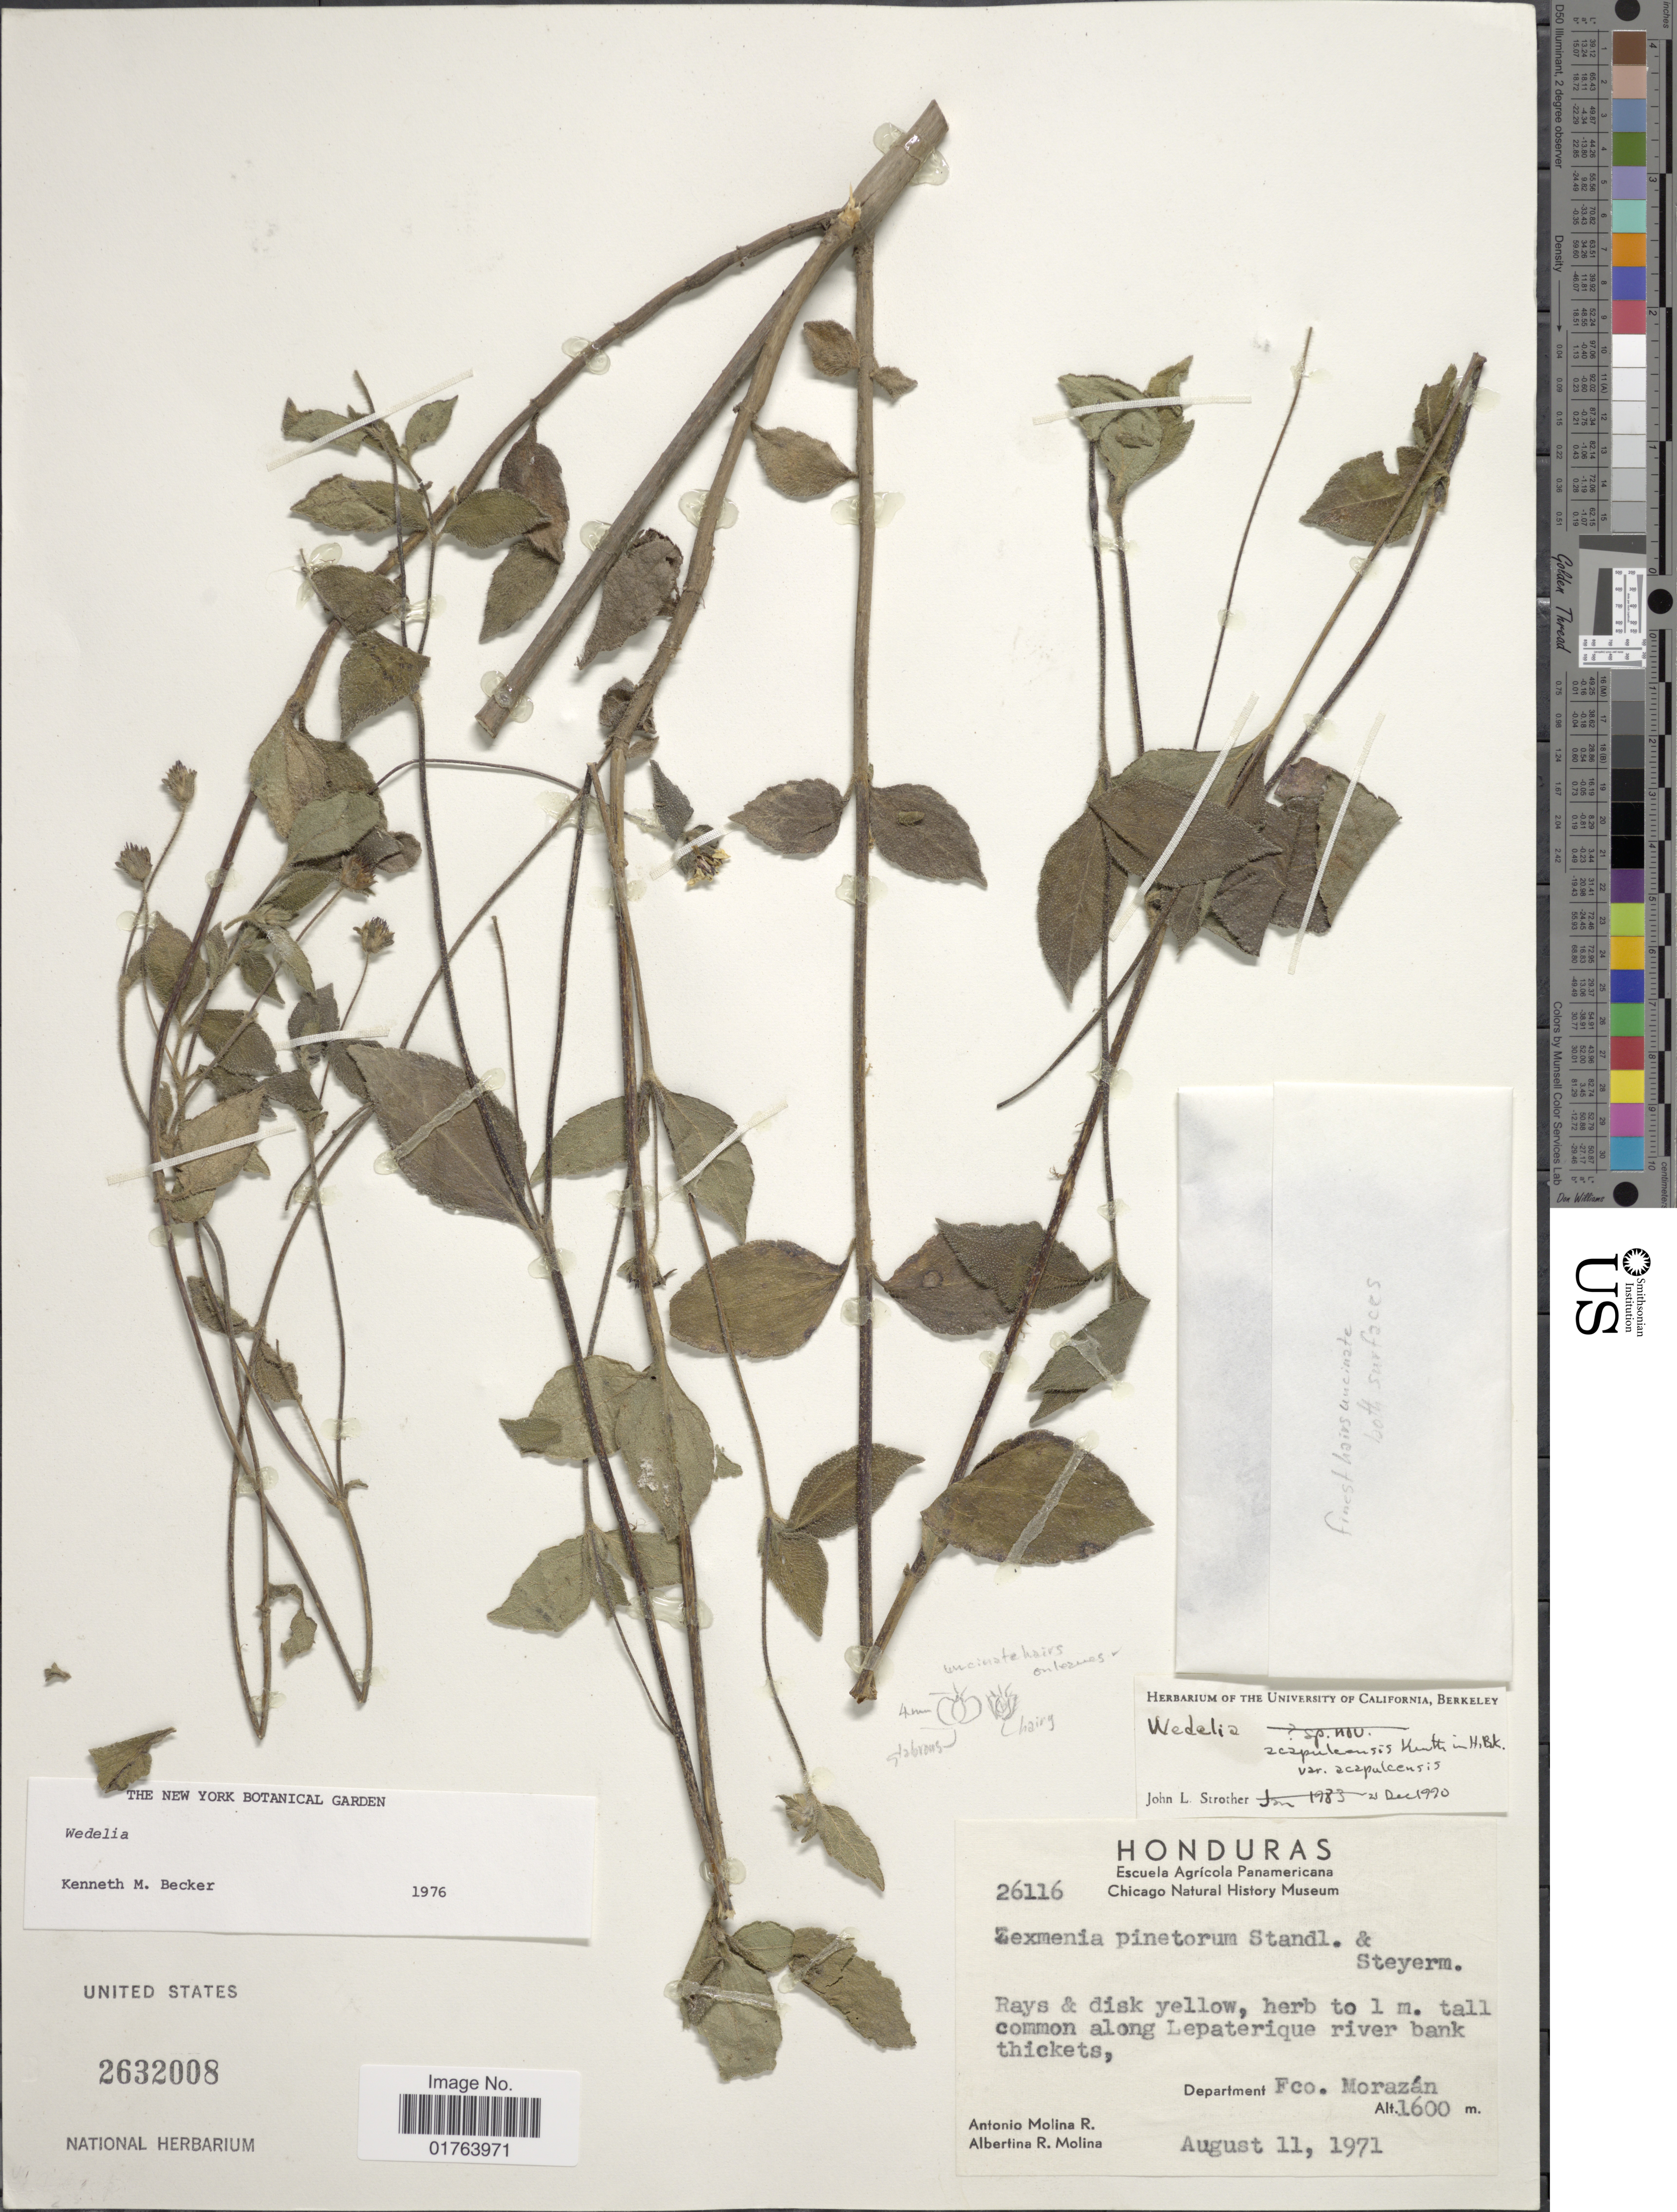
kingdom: Plantae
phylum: Tracheophyta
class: Magnoliopsida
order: Asterales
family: Asteraceae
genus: Wedelia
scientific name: Wedelia acapulcensis var. acapulcensis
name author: Kunth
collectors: A. Molina R. & A. R. Molina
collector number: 26116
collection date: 1971-08-11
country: Honduras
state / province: Fco. Morazán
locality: Along Lepaterique river bank thickets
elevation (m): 1600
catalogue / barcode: US 2632008